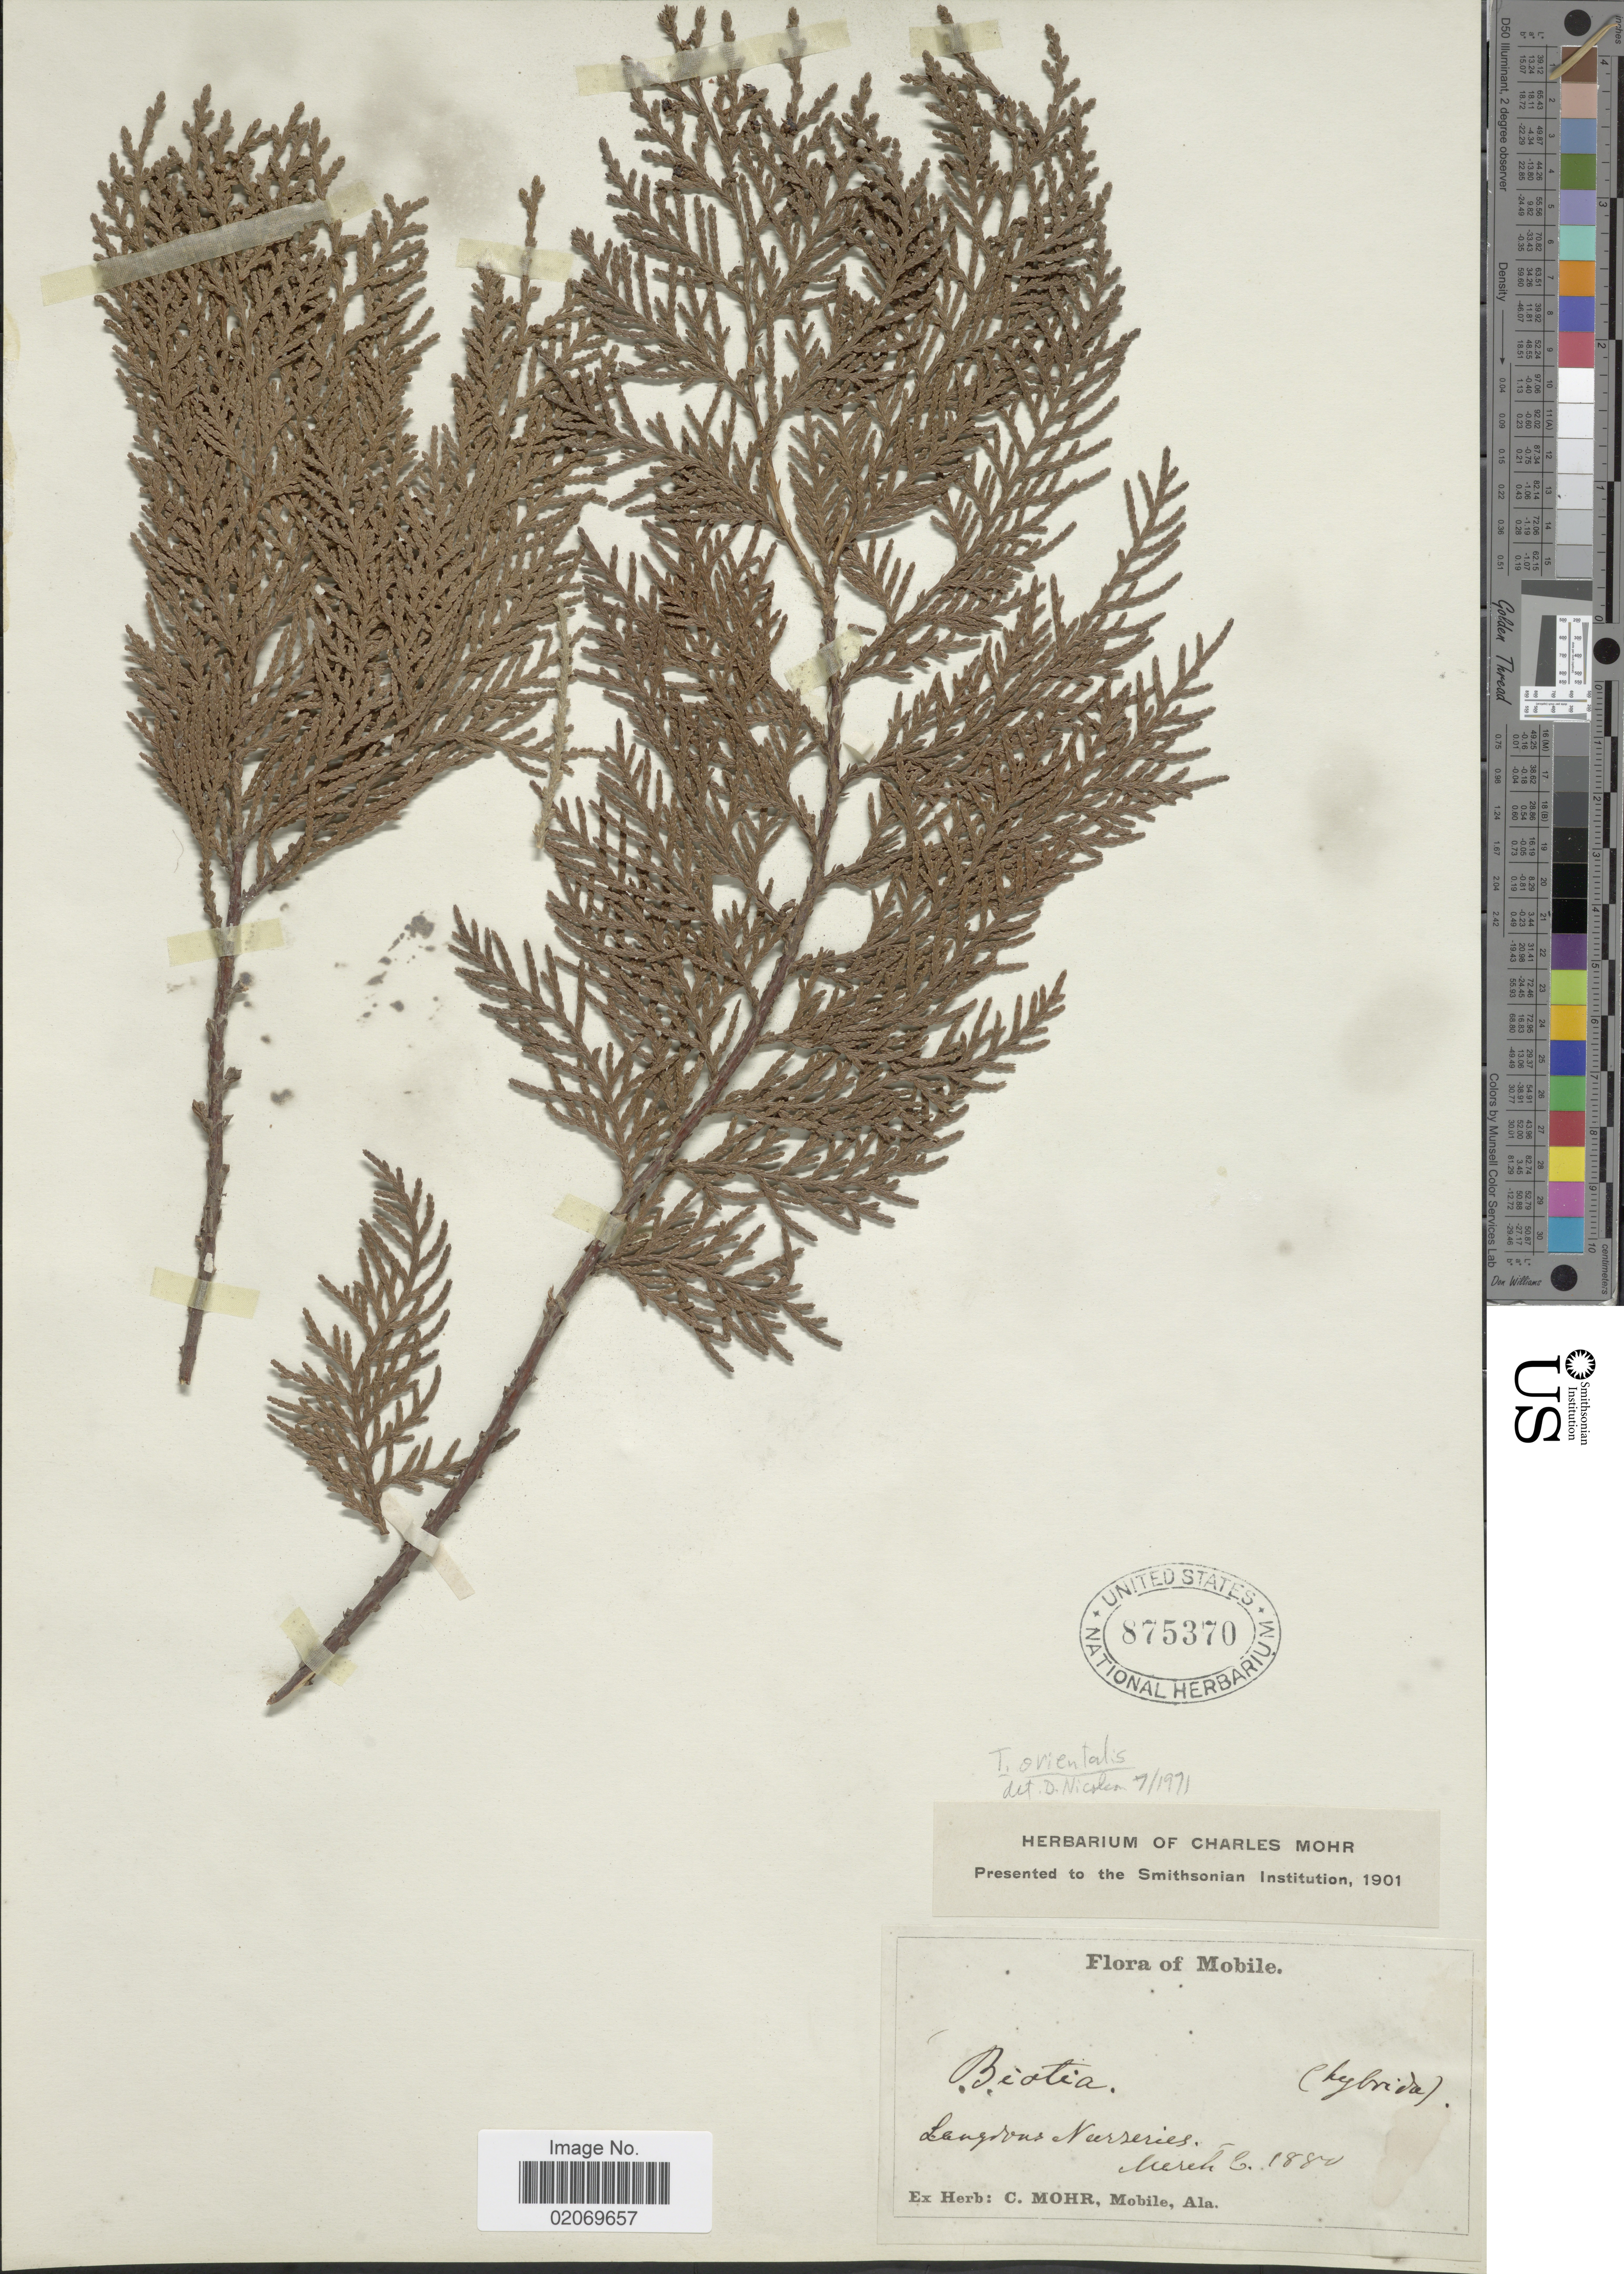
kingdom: Plantae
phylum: Tracheophyta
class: Pinopsida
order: Pinales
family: Cupressaceae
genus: Thuja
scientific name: Thuja orientalis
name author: L.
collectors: ex herb. C. Mohr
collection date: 1880-03-06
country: United States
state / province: Alabama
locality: Mobile, Langdrons Nurseries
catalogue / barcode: US 875370